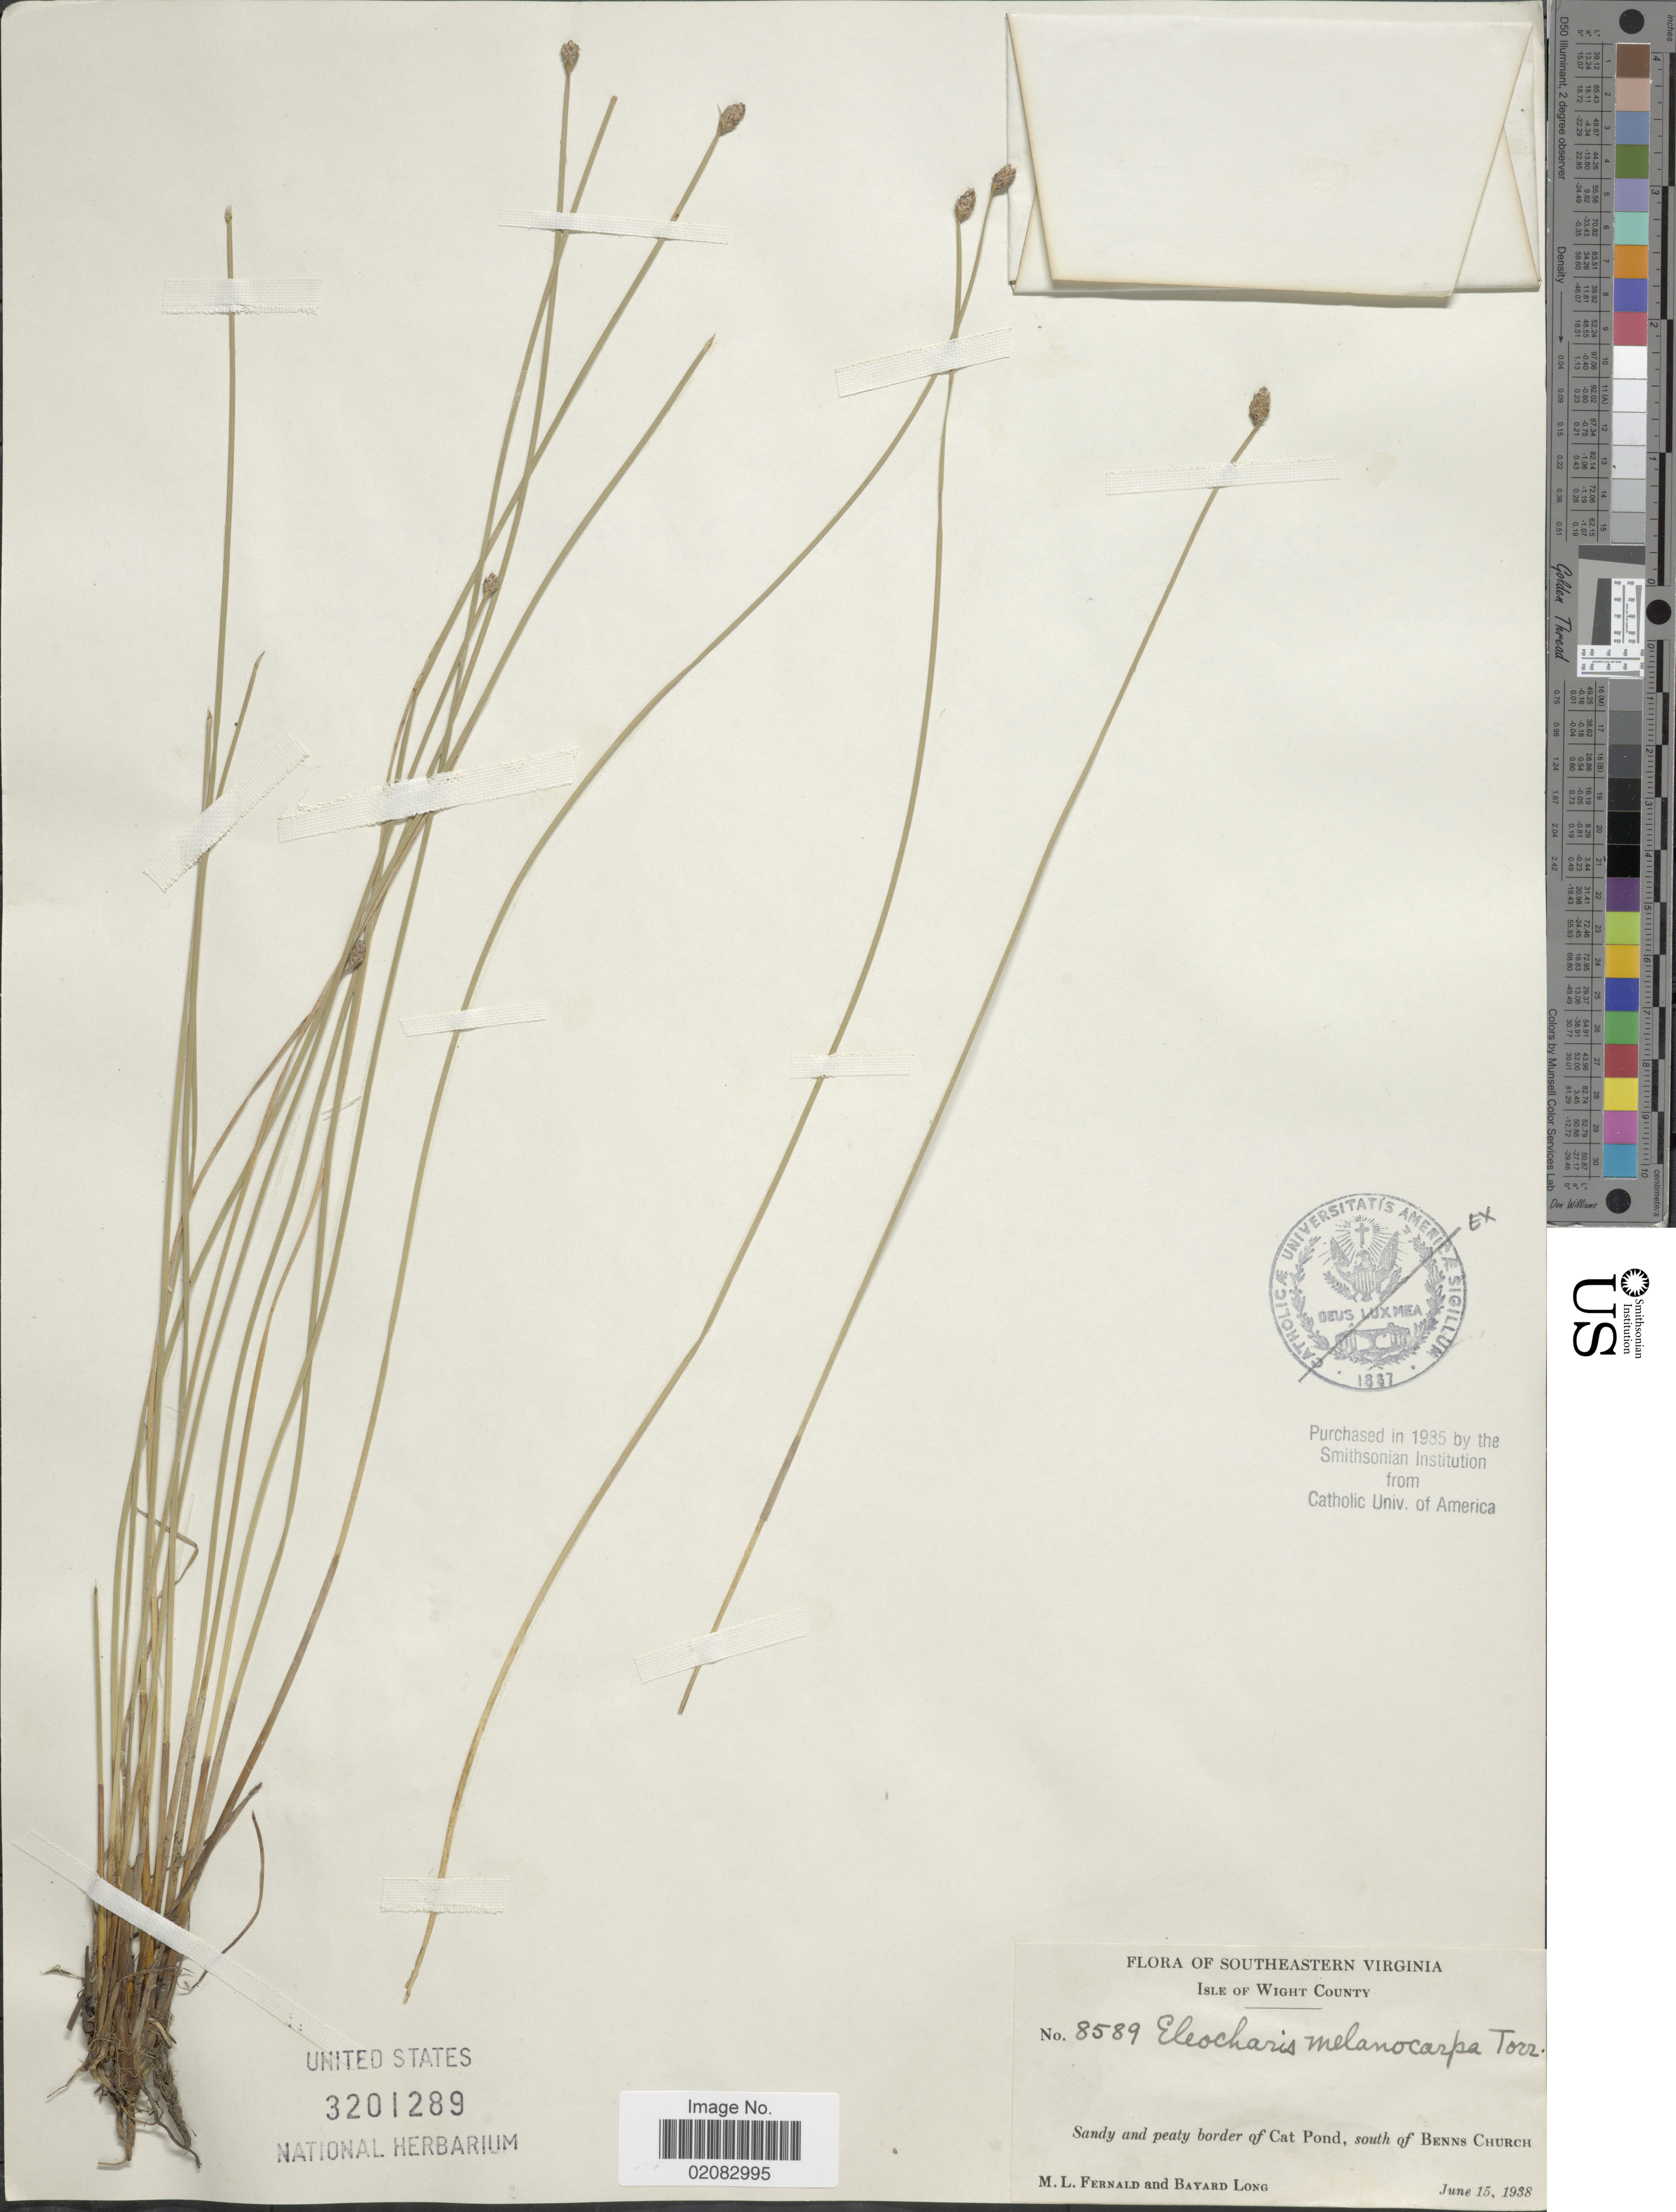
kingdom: Plantae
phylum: Tracheophyta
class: Liliopsida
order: Poales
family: Cyperaceae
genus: Eleocharis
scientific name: Eleocharis melanocarpa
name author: Torr.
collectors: M. L. Fernald & B. Long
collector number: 8589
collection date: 1938-06-15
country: United States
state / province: Virginia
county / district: Isle of Wight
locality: Southeastern Virginia, Isle of Wight County, Sandy and peaty border of Cat Pond, south of Benns Church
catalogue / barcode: US 3201289